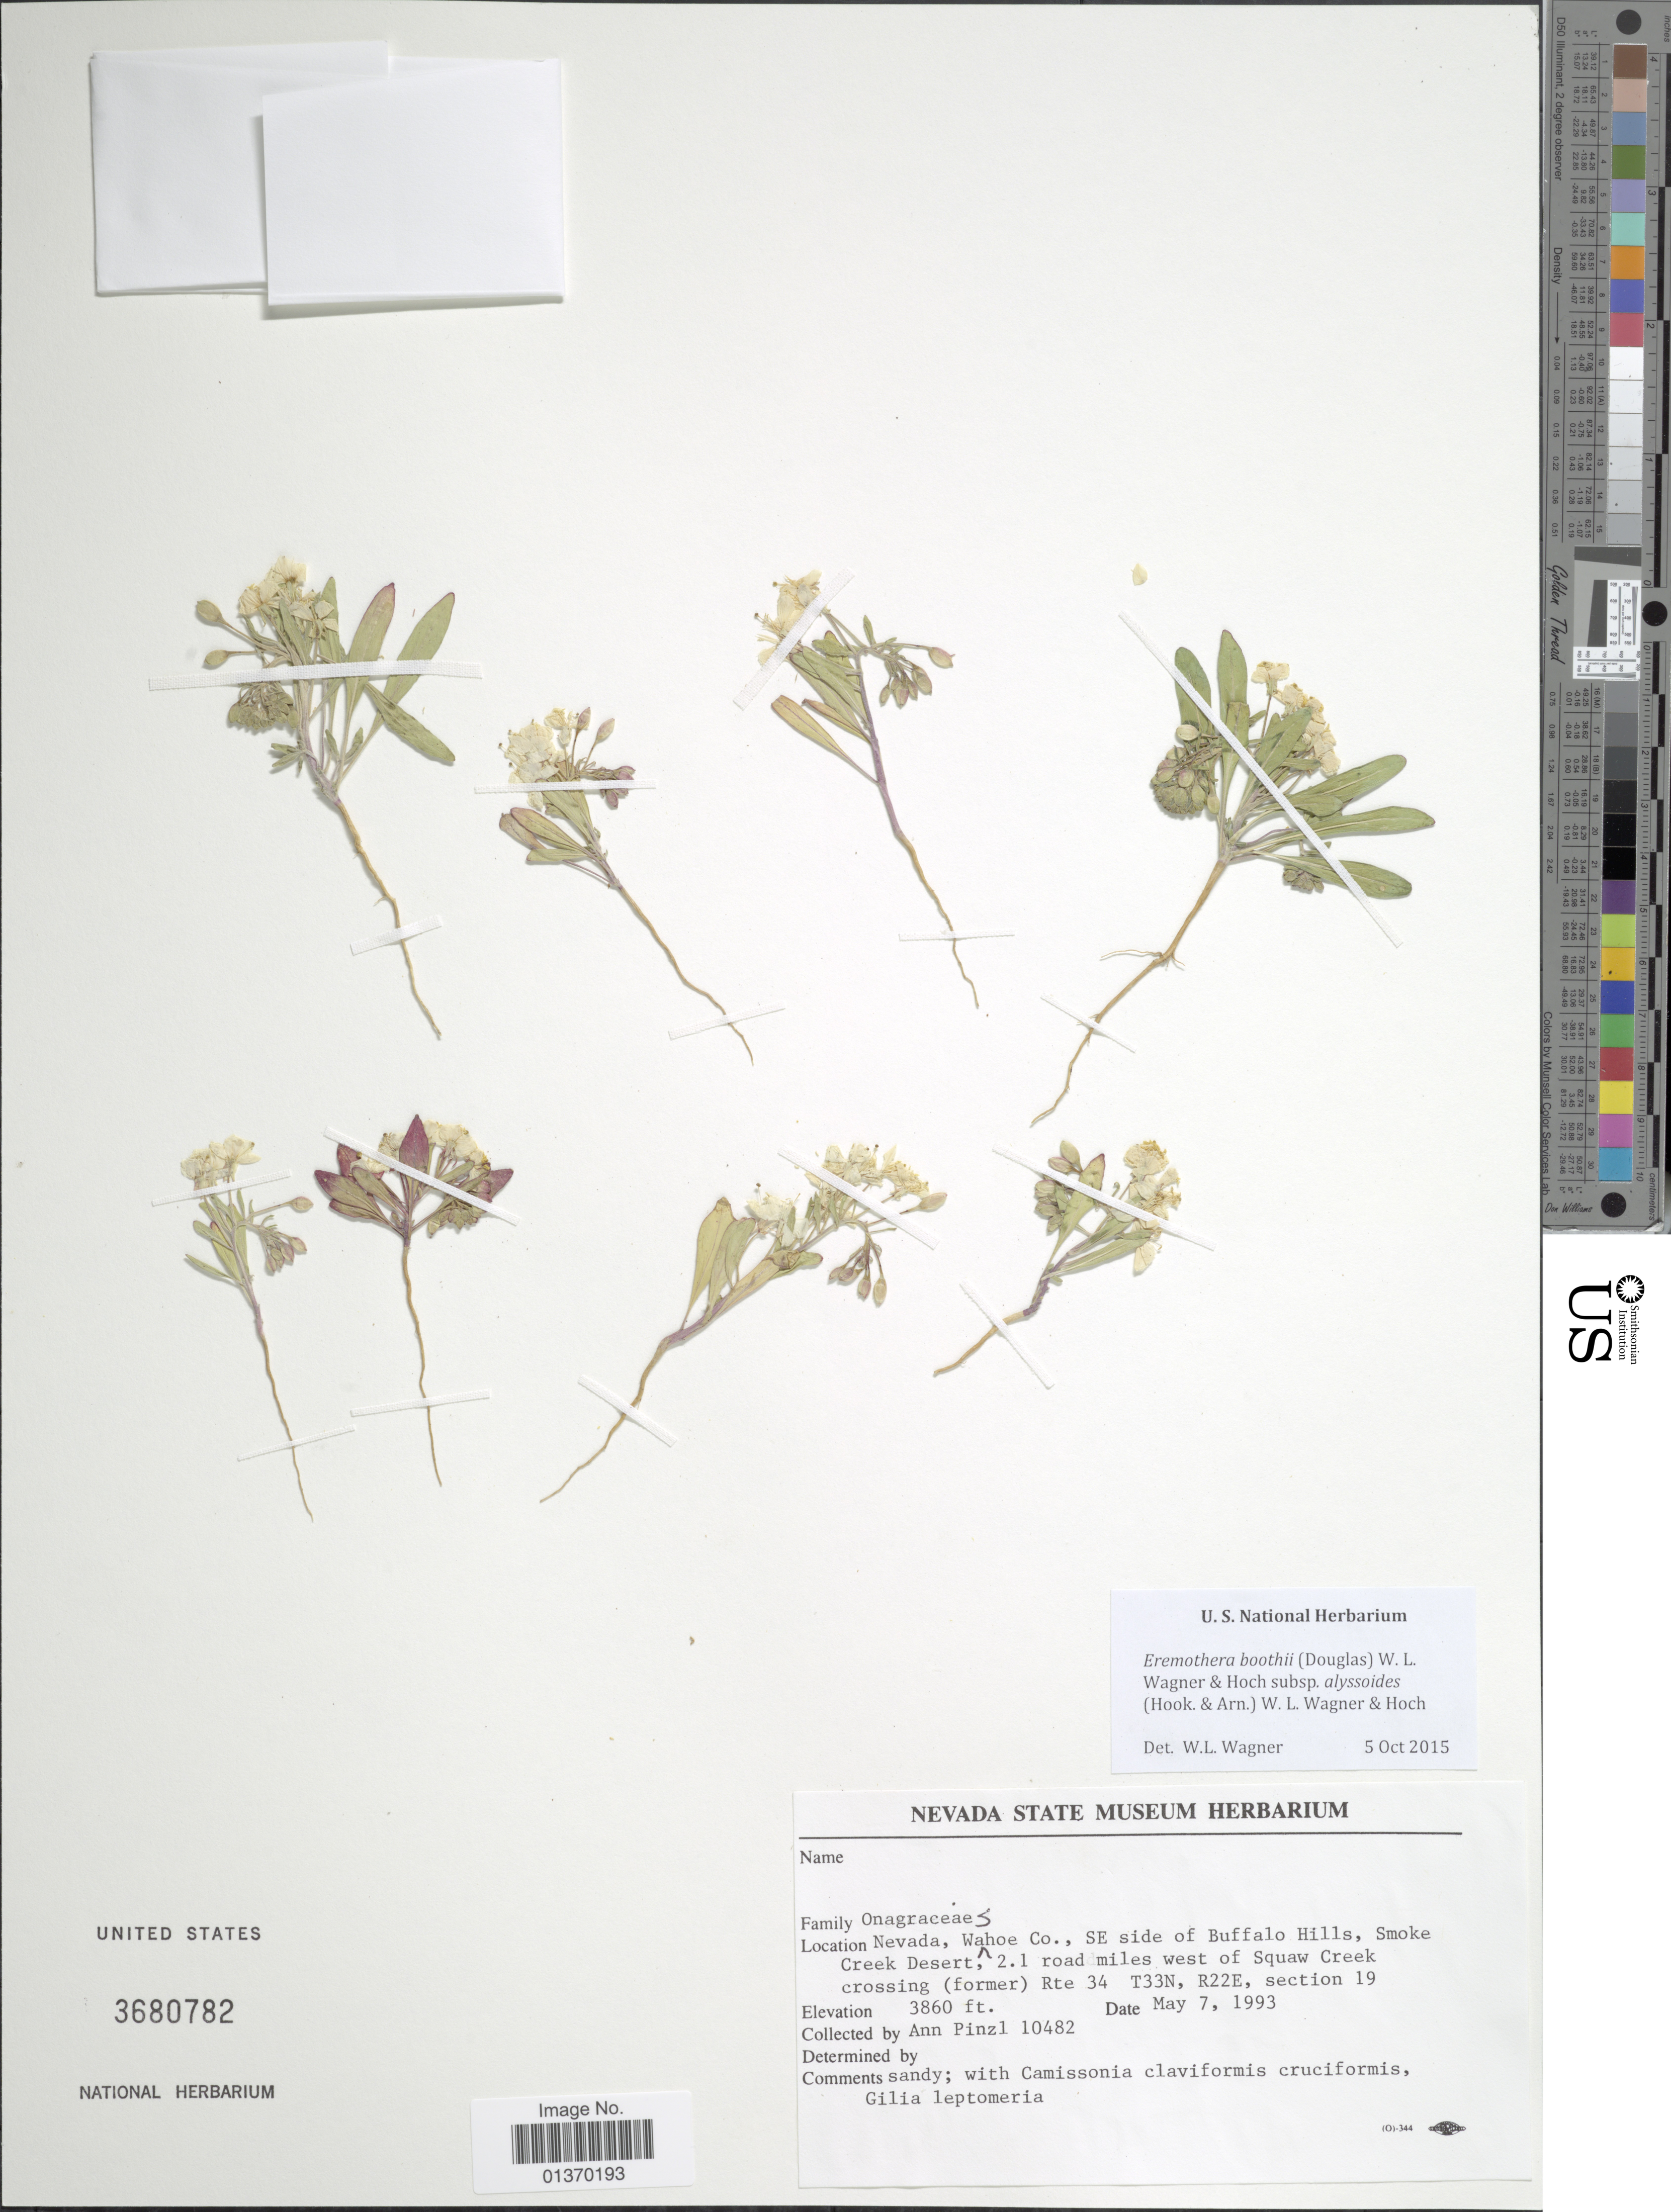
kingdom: Plantae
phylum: Tracheophyta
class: Magnoliopsida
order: Myrtales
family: Onagraceae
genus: Eremothera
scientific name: Eremothera boothii subsp. alyssoides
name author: (Hook. & Arn.) W.L. Wagner & Hoch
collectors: A. Pinzl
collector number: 10482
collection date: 1993-05-07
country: United States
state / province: Nevada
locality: Wahoe Co., SE side of Buffalo Hills, Smoke Creek Desert, 2.1 road miles west of Squaw Creek crossing (former) Rte 34 T33N, R22E, section 19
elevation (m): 1177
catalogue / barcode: US 3680782